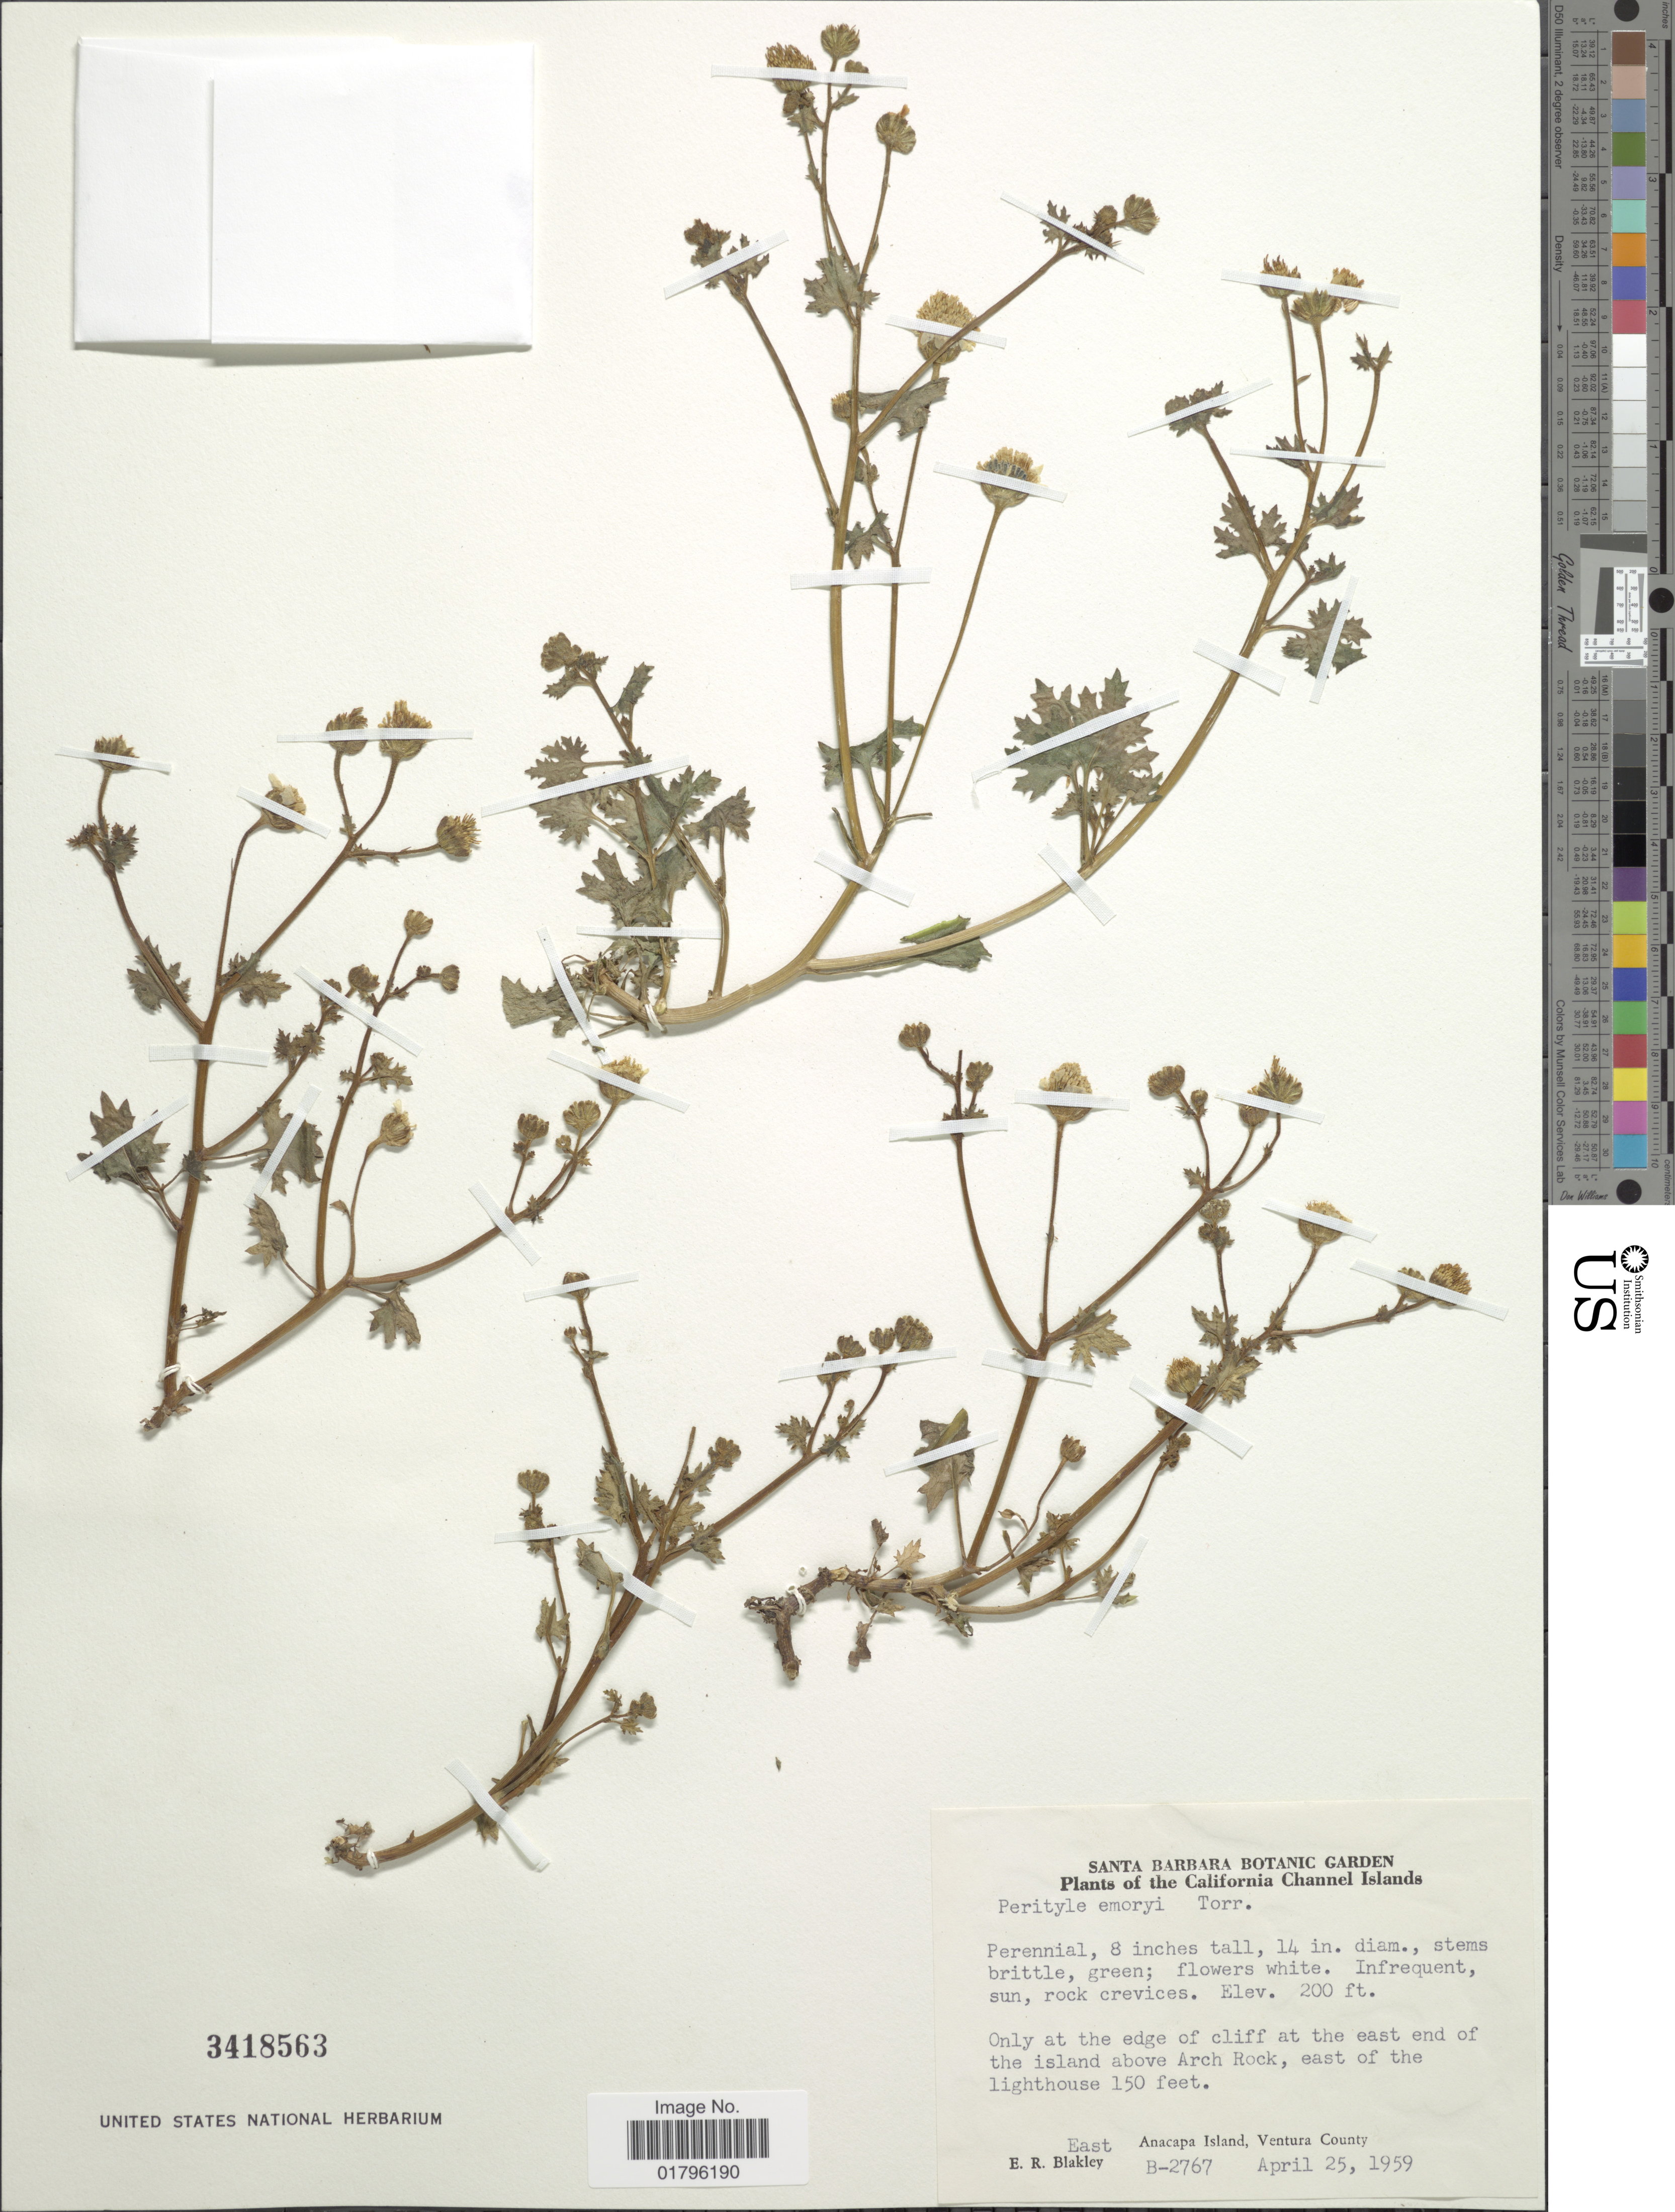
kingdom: Plantae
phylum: Tracheophyta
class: Magnoliopsida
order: Asterales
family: Asteraceae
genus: Perityle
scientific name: Perityle emoryi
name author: Torr.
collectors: E. R. Blakley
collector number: B-2767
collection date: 1959-04-25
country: United States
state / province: California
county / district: Ventura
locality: California Channel Islands. at the east end of the island above Arch Rock, east of the lighthouse150 feet. East Anacapa Island, Ventura County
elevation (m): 61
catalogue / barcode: US 3418563